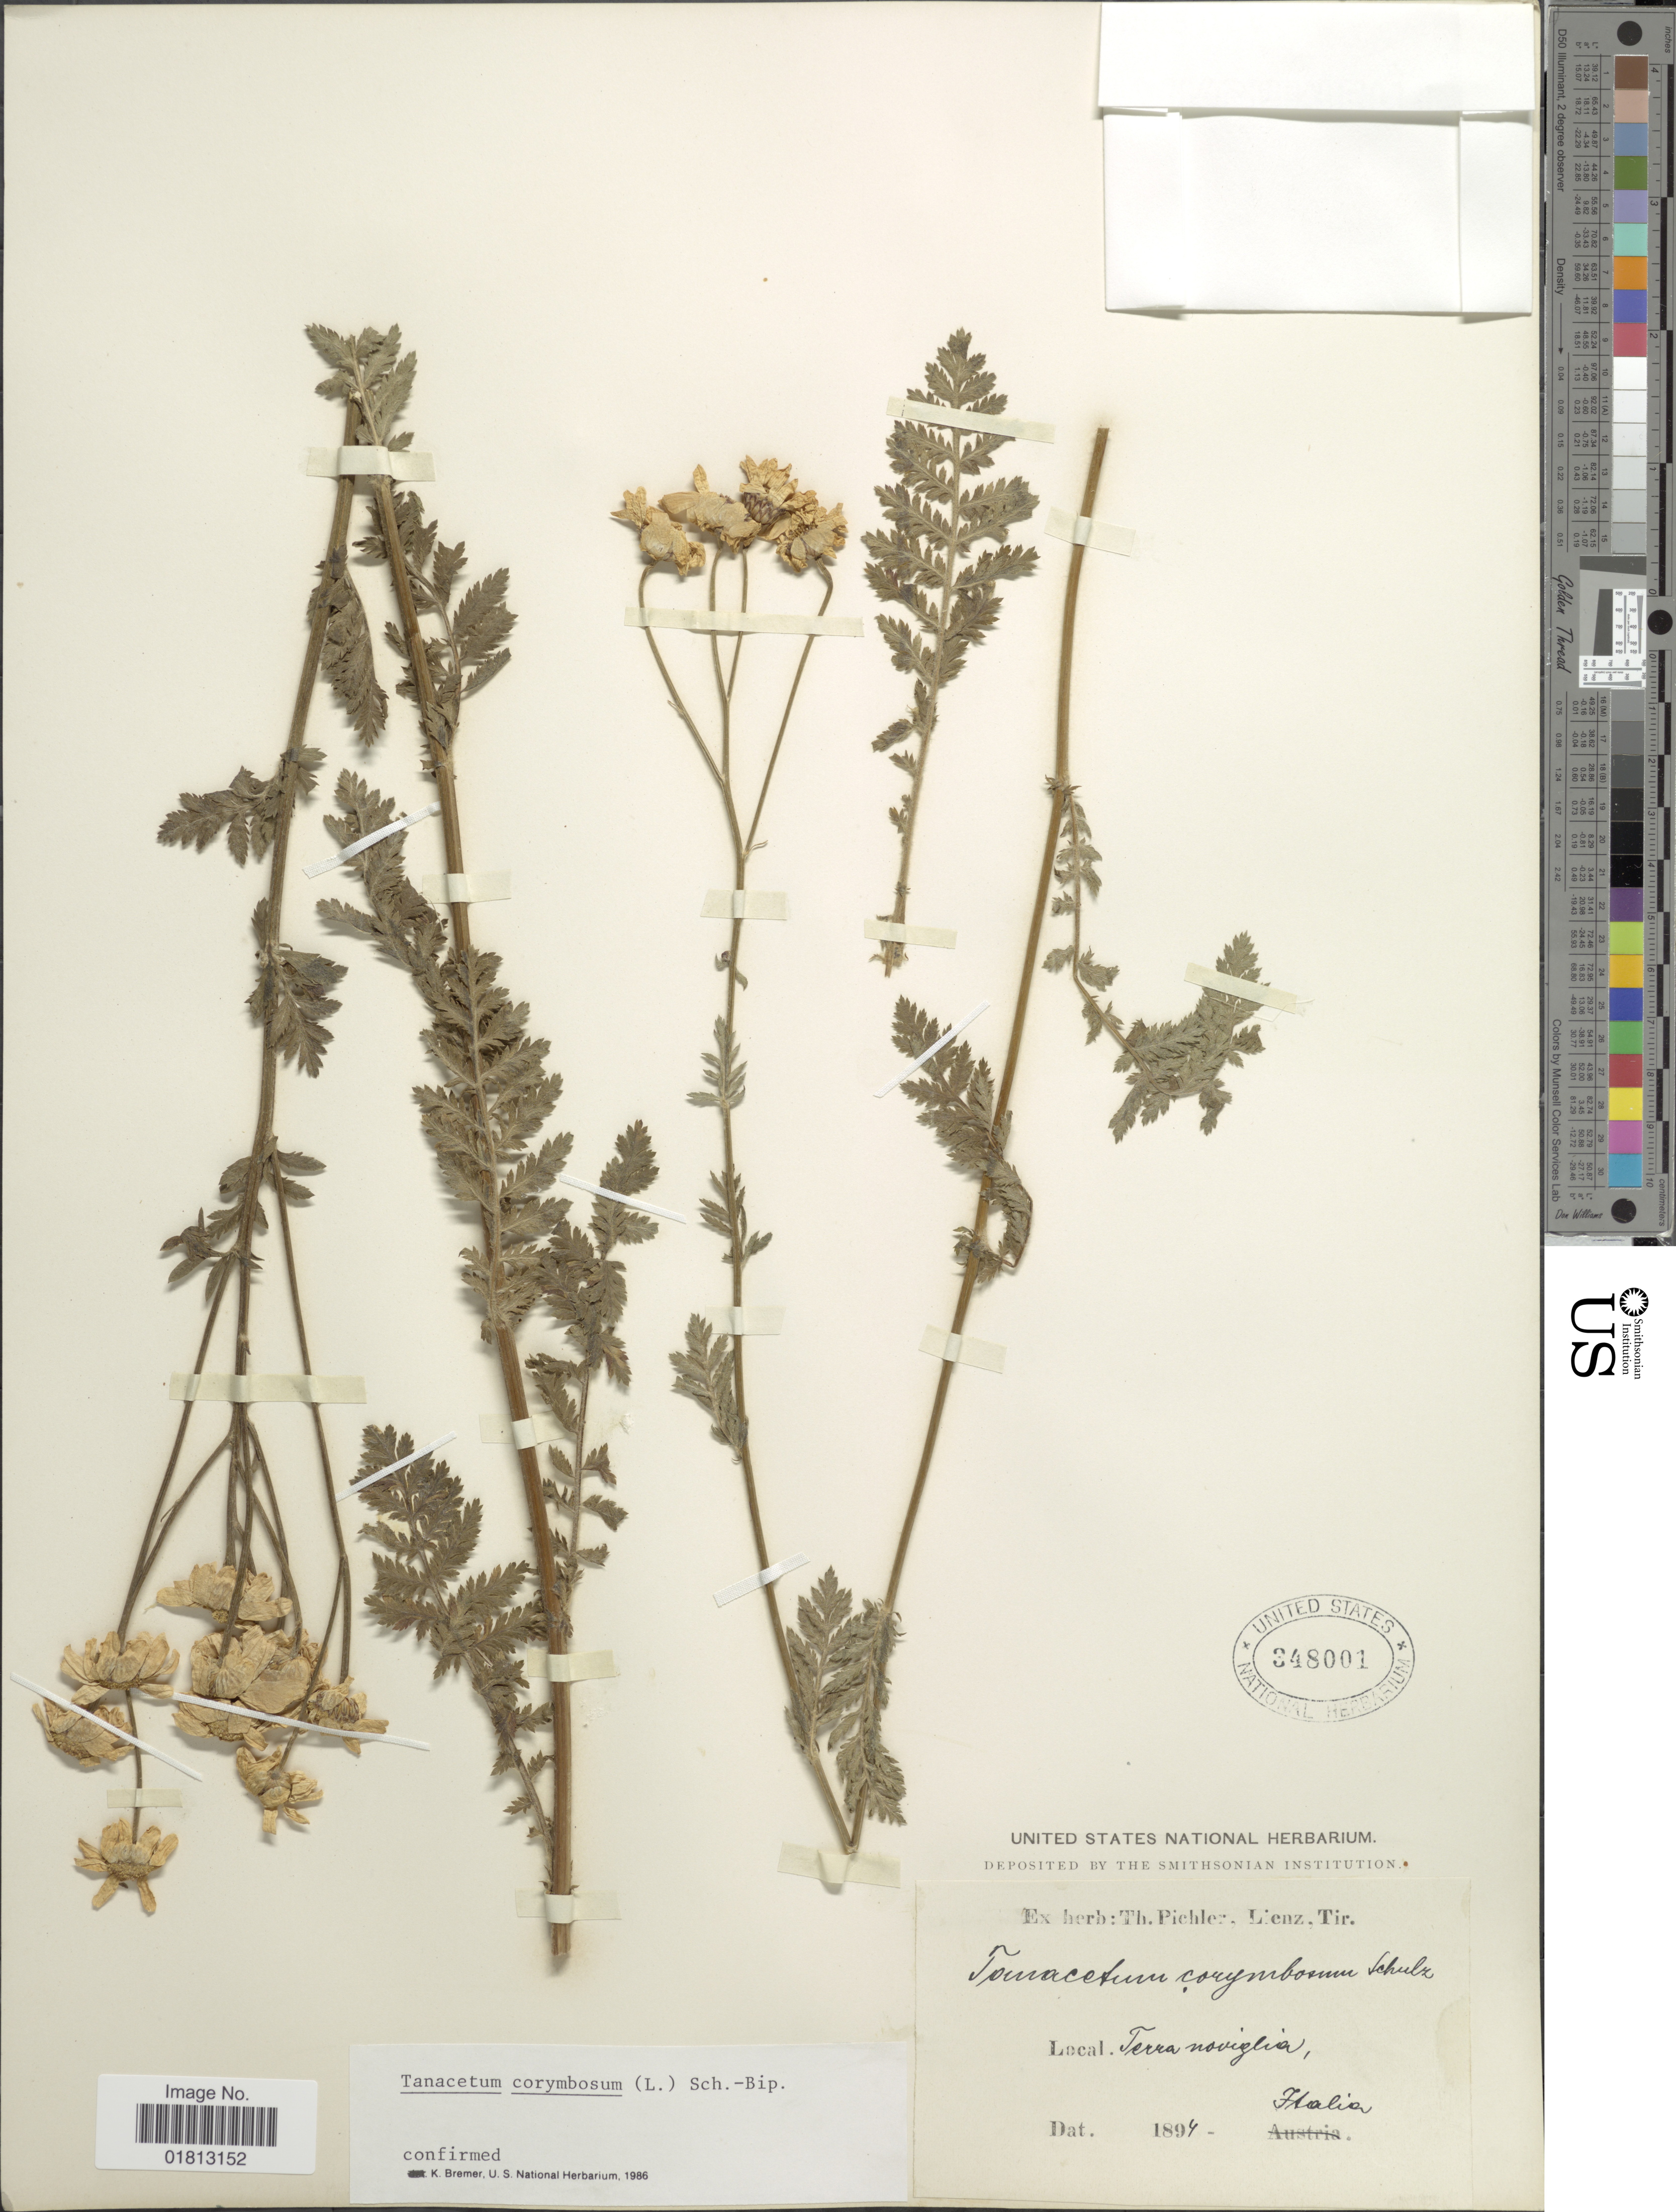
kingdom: Plantae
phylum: Tracheophyta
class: Magnoliopsida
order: Asterales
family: Asteraceae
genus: Tanacetum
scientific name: Tanacetum corymbosum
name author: (L.) Sch. Bip.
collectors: ex herb. T. Pichler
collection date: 1894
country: Italy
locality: Terra noviglia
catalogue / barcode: US 348001